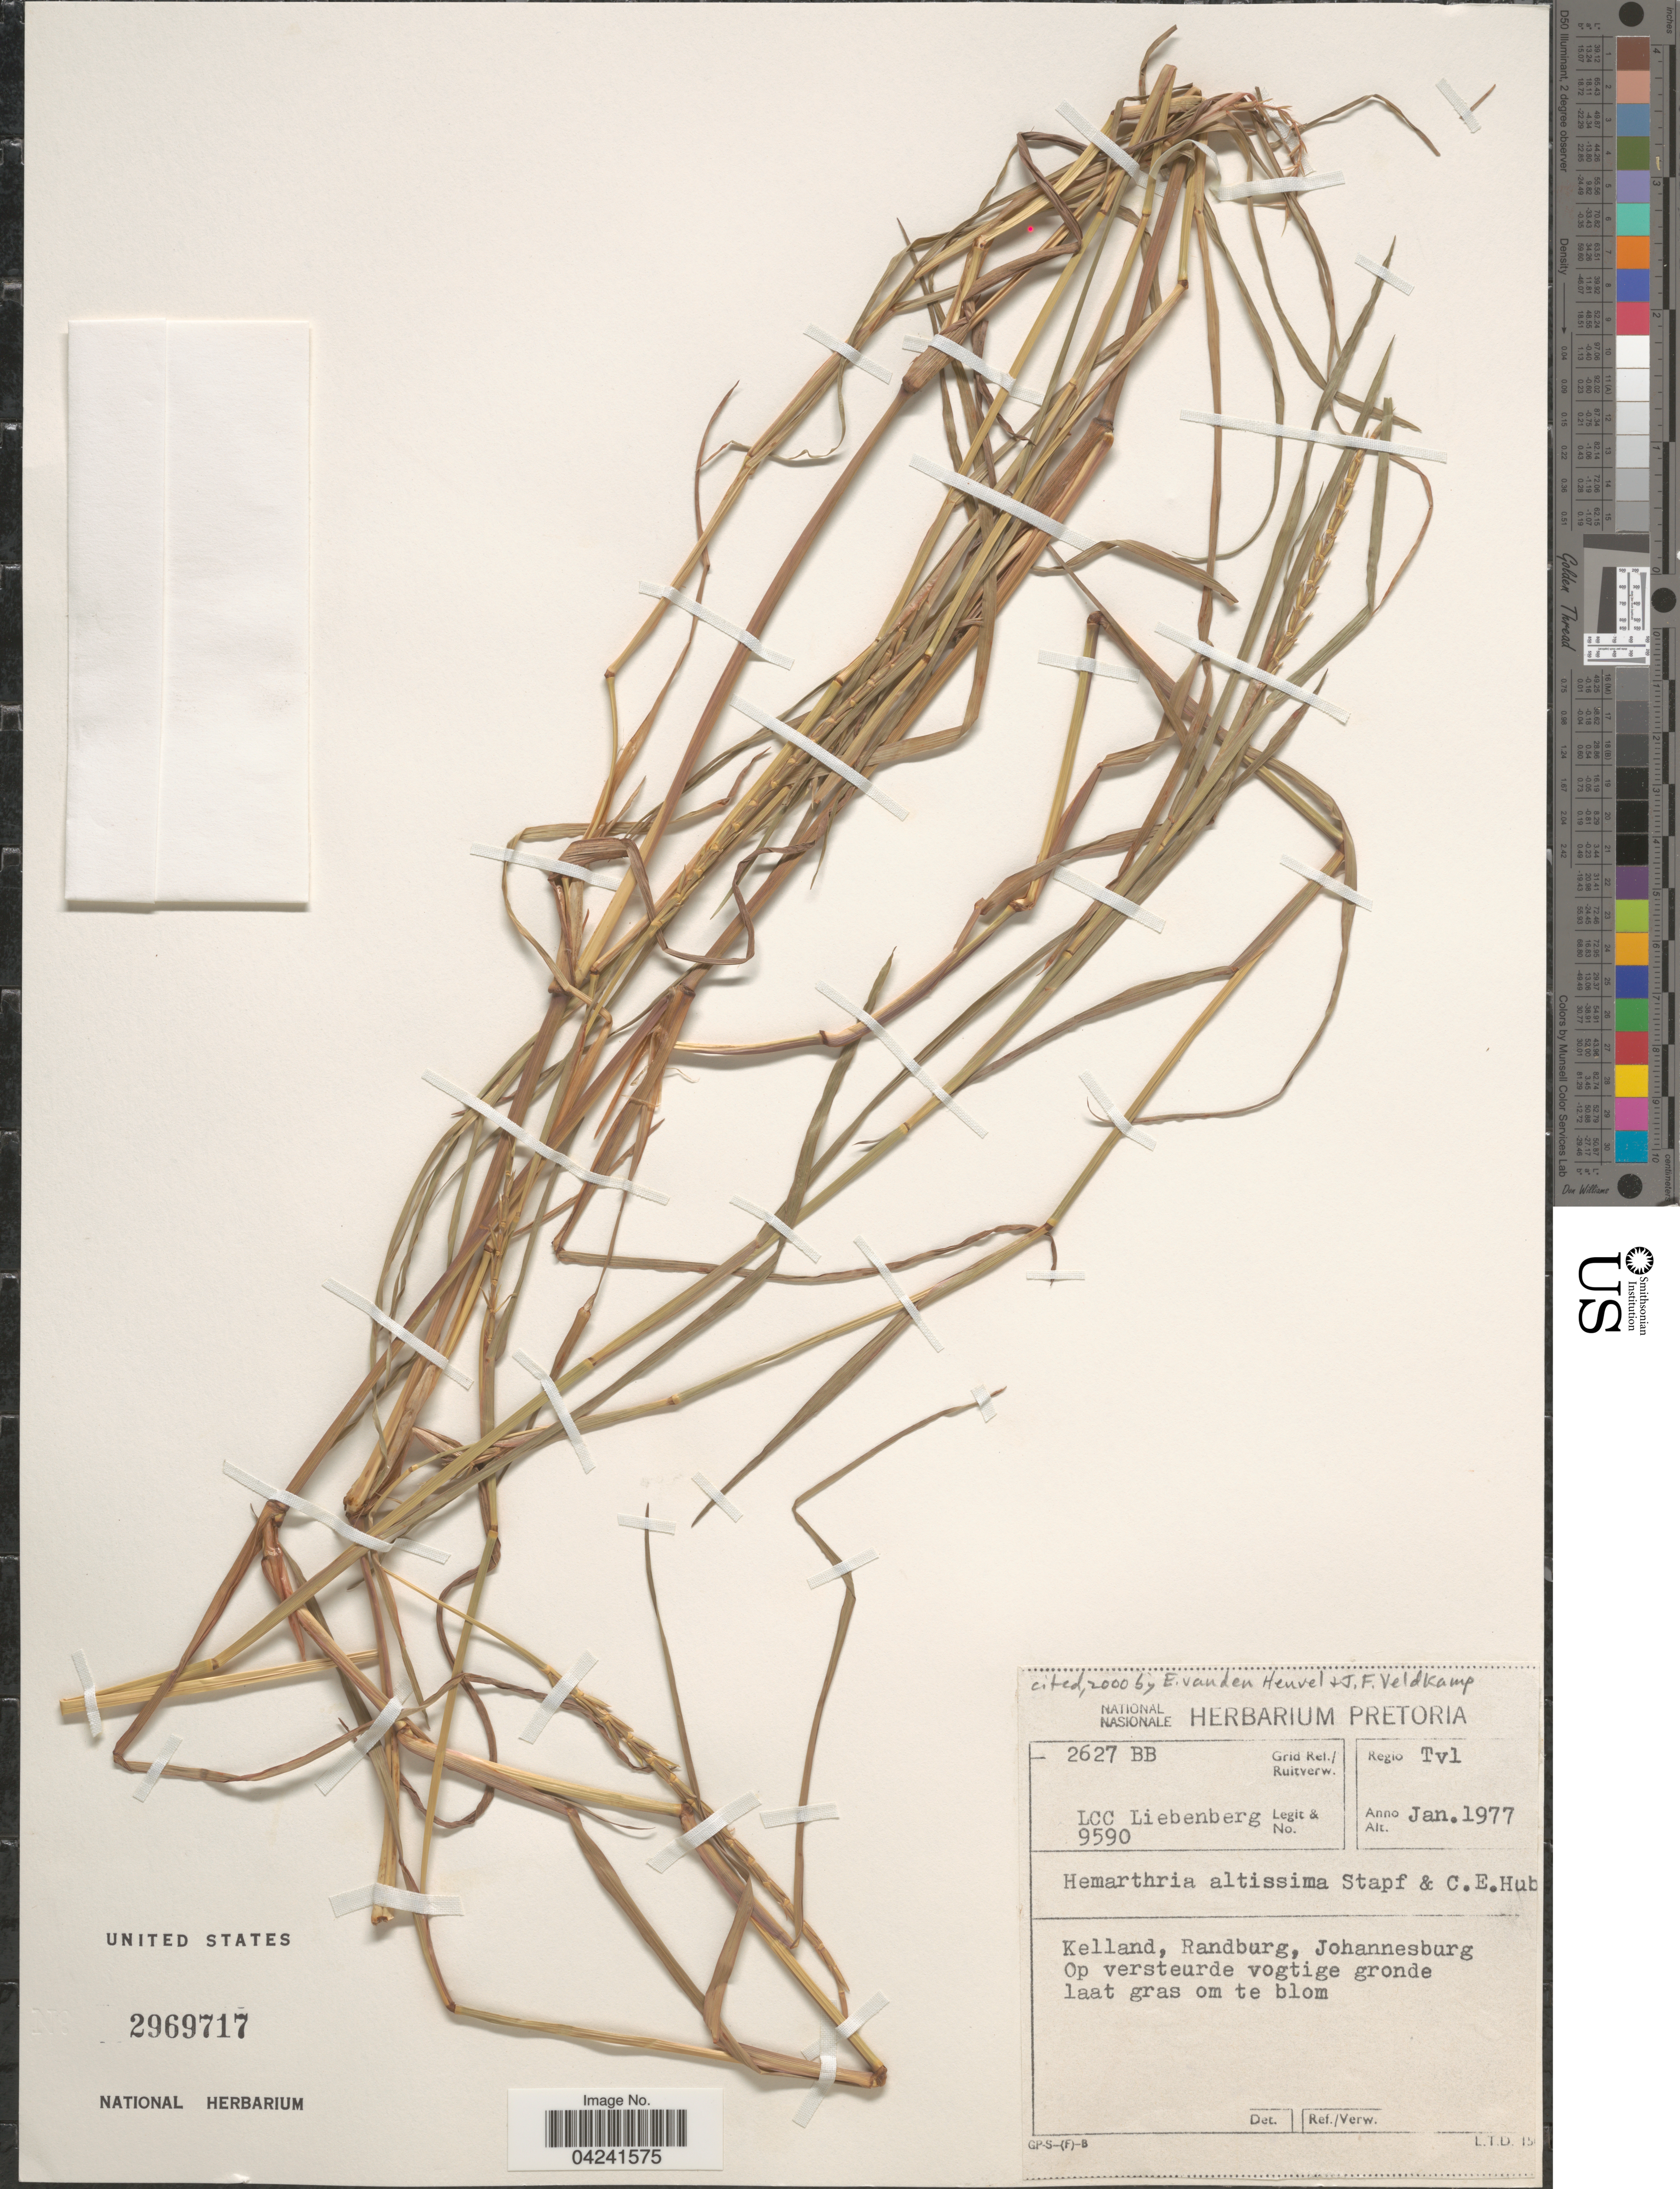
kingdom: Plantae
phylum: Tracheophyta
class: Liliopsida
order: Poales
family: Poaceae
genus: Hemarthria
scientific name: Hemarthria altissima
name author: (Poir.) Stapf & C. E. Hubb.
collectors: L. Liebenberg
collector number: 9590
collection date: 1977-01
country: South Africa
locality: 2627 BB Grid Ref./Ruitverw. Regio Tvl. Kelland, Randburg, Johannesburg.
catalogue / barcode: US 2969717